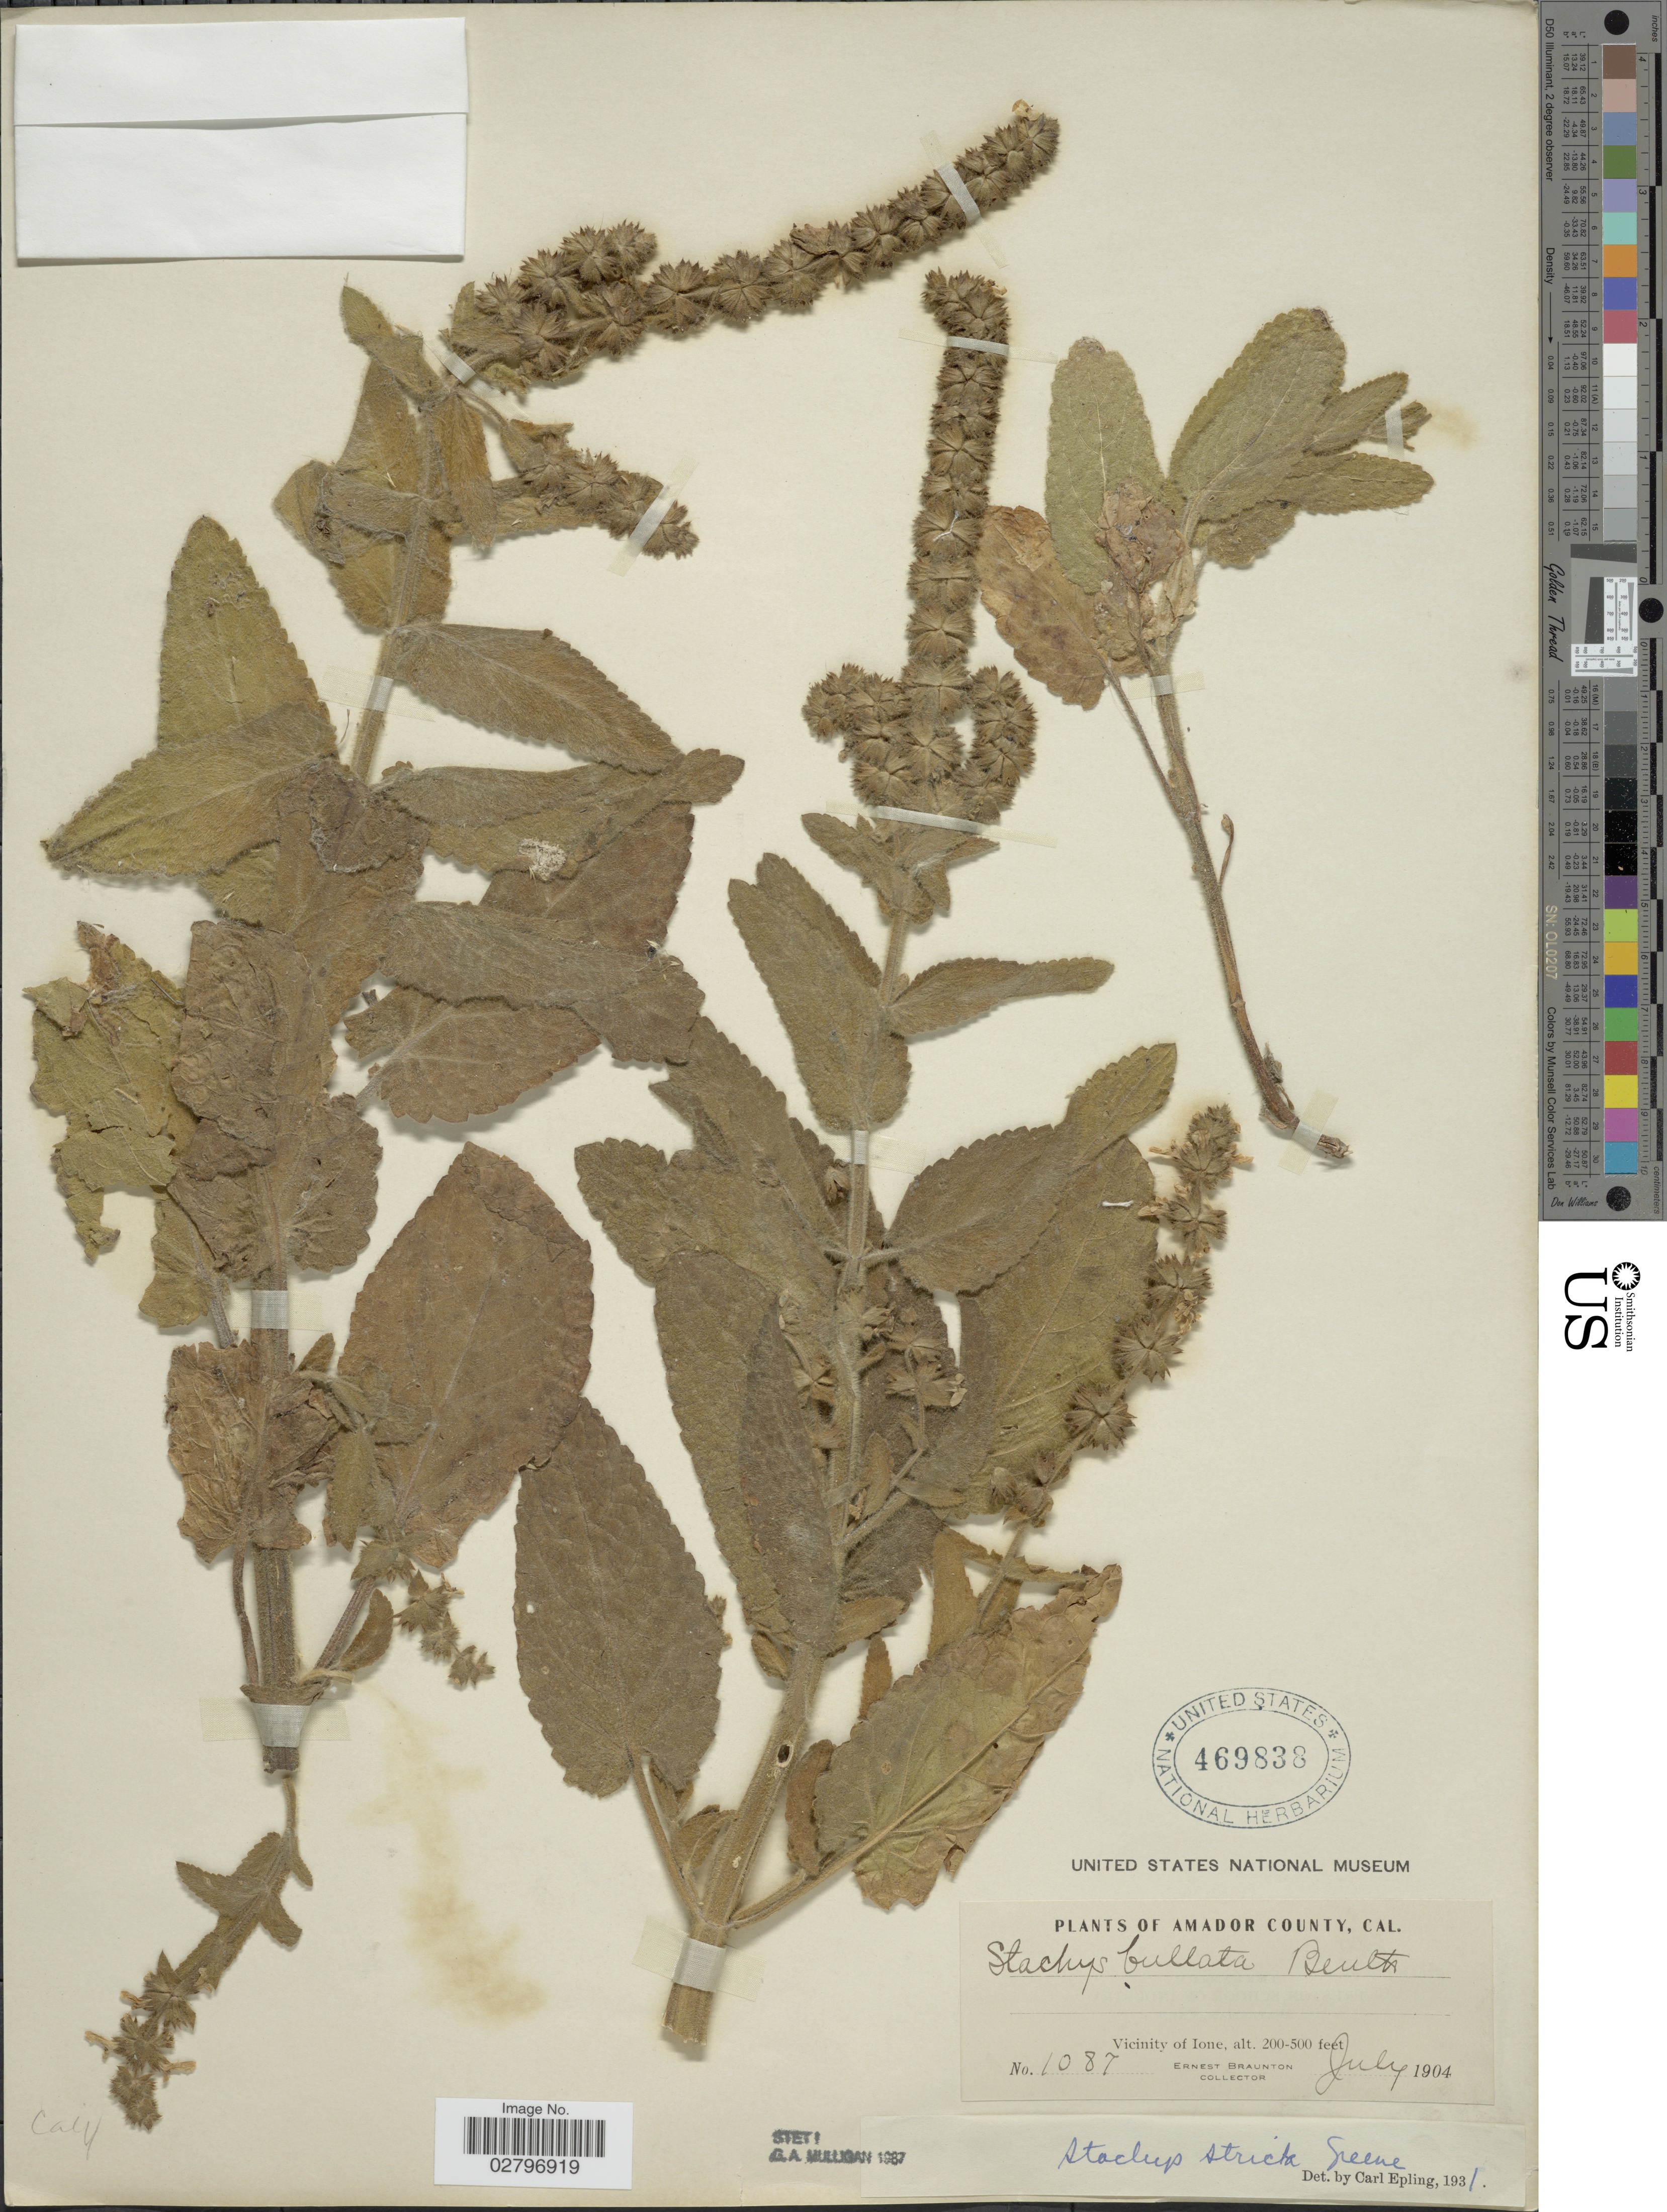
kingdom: Plantae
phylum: Tracheophyta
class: Magnoliopsida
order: Lamiales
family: Lamiaceae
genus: Stachys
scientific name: Stachys stricta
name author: Greene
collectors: E. Braunton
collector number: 1087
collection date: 1904-07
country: United States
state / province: California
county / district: Amador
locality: Amador County, Cal., Vicinity of Ione.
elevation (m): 61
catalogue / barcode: US 469838